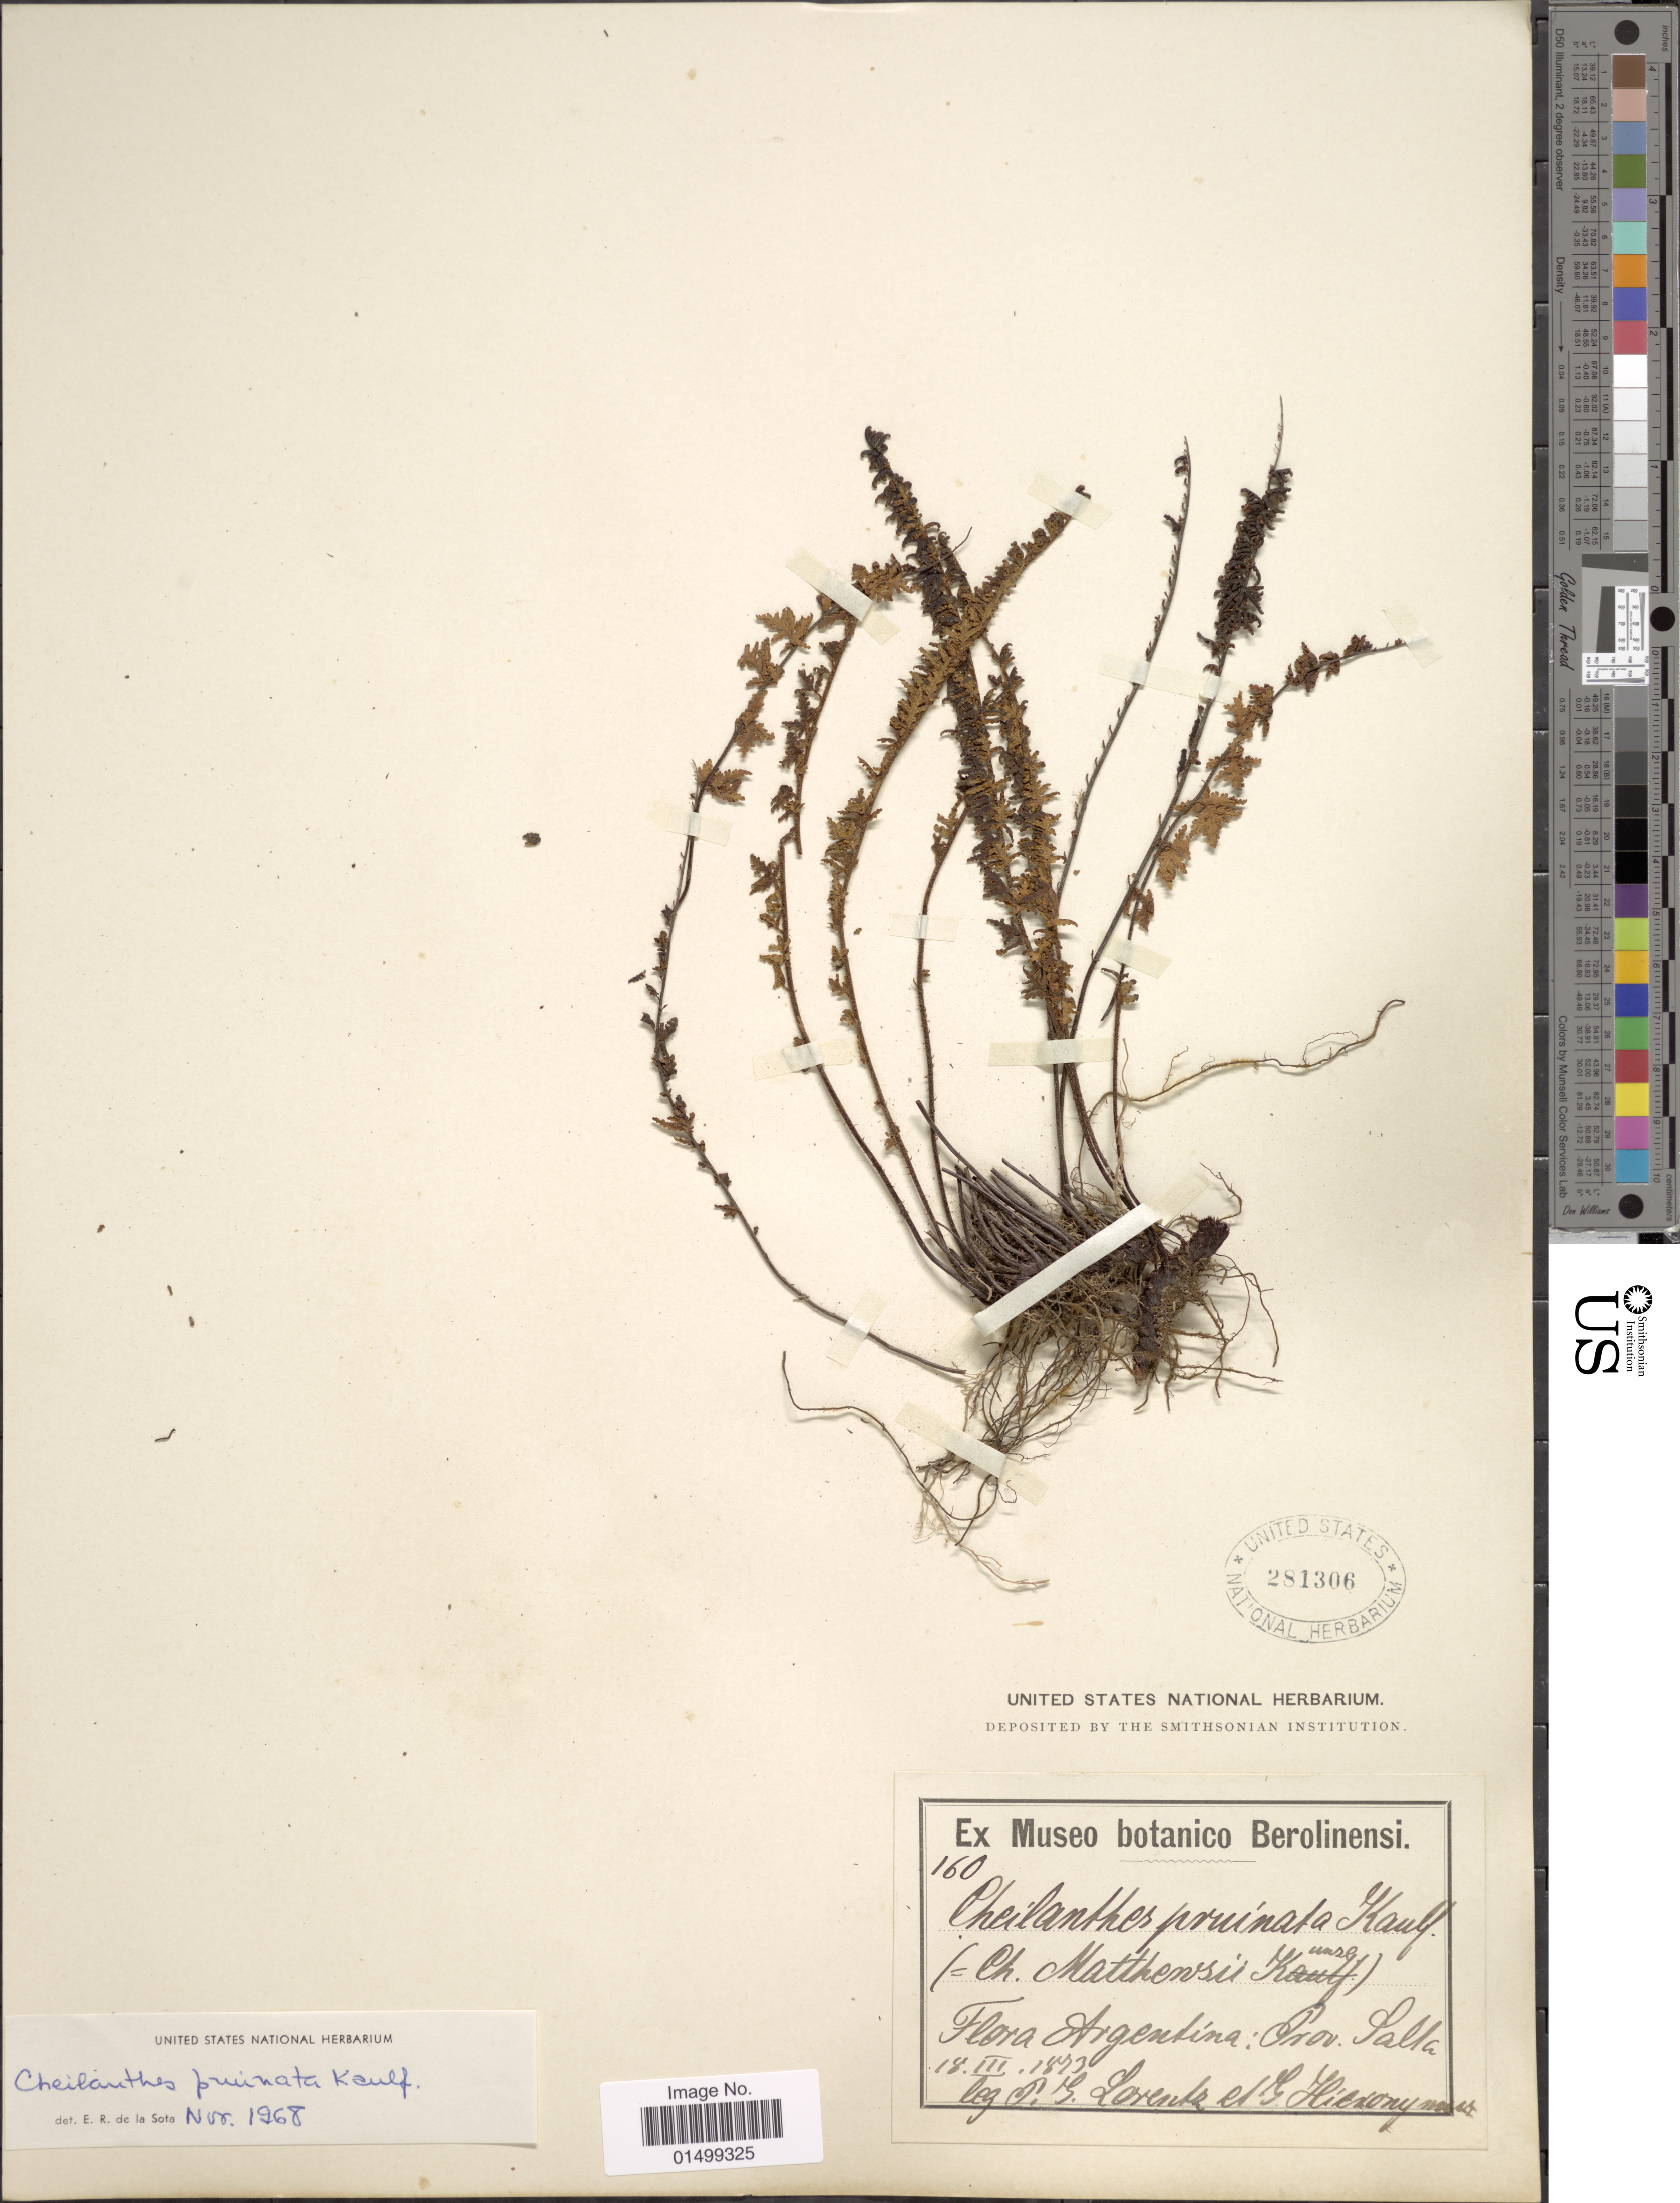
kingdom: Plantae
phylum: Tracheophyta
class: Polypodiopsida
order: Polypodiales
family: Pteridaceae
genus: Cheilanthes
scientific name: Cheilanthes pruinata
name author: Kaulf.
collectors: P. G. Lorentz & -. Hieronymus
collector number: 160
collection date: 1873-03-18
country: Argentina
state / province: Salta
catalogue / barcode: US 281306